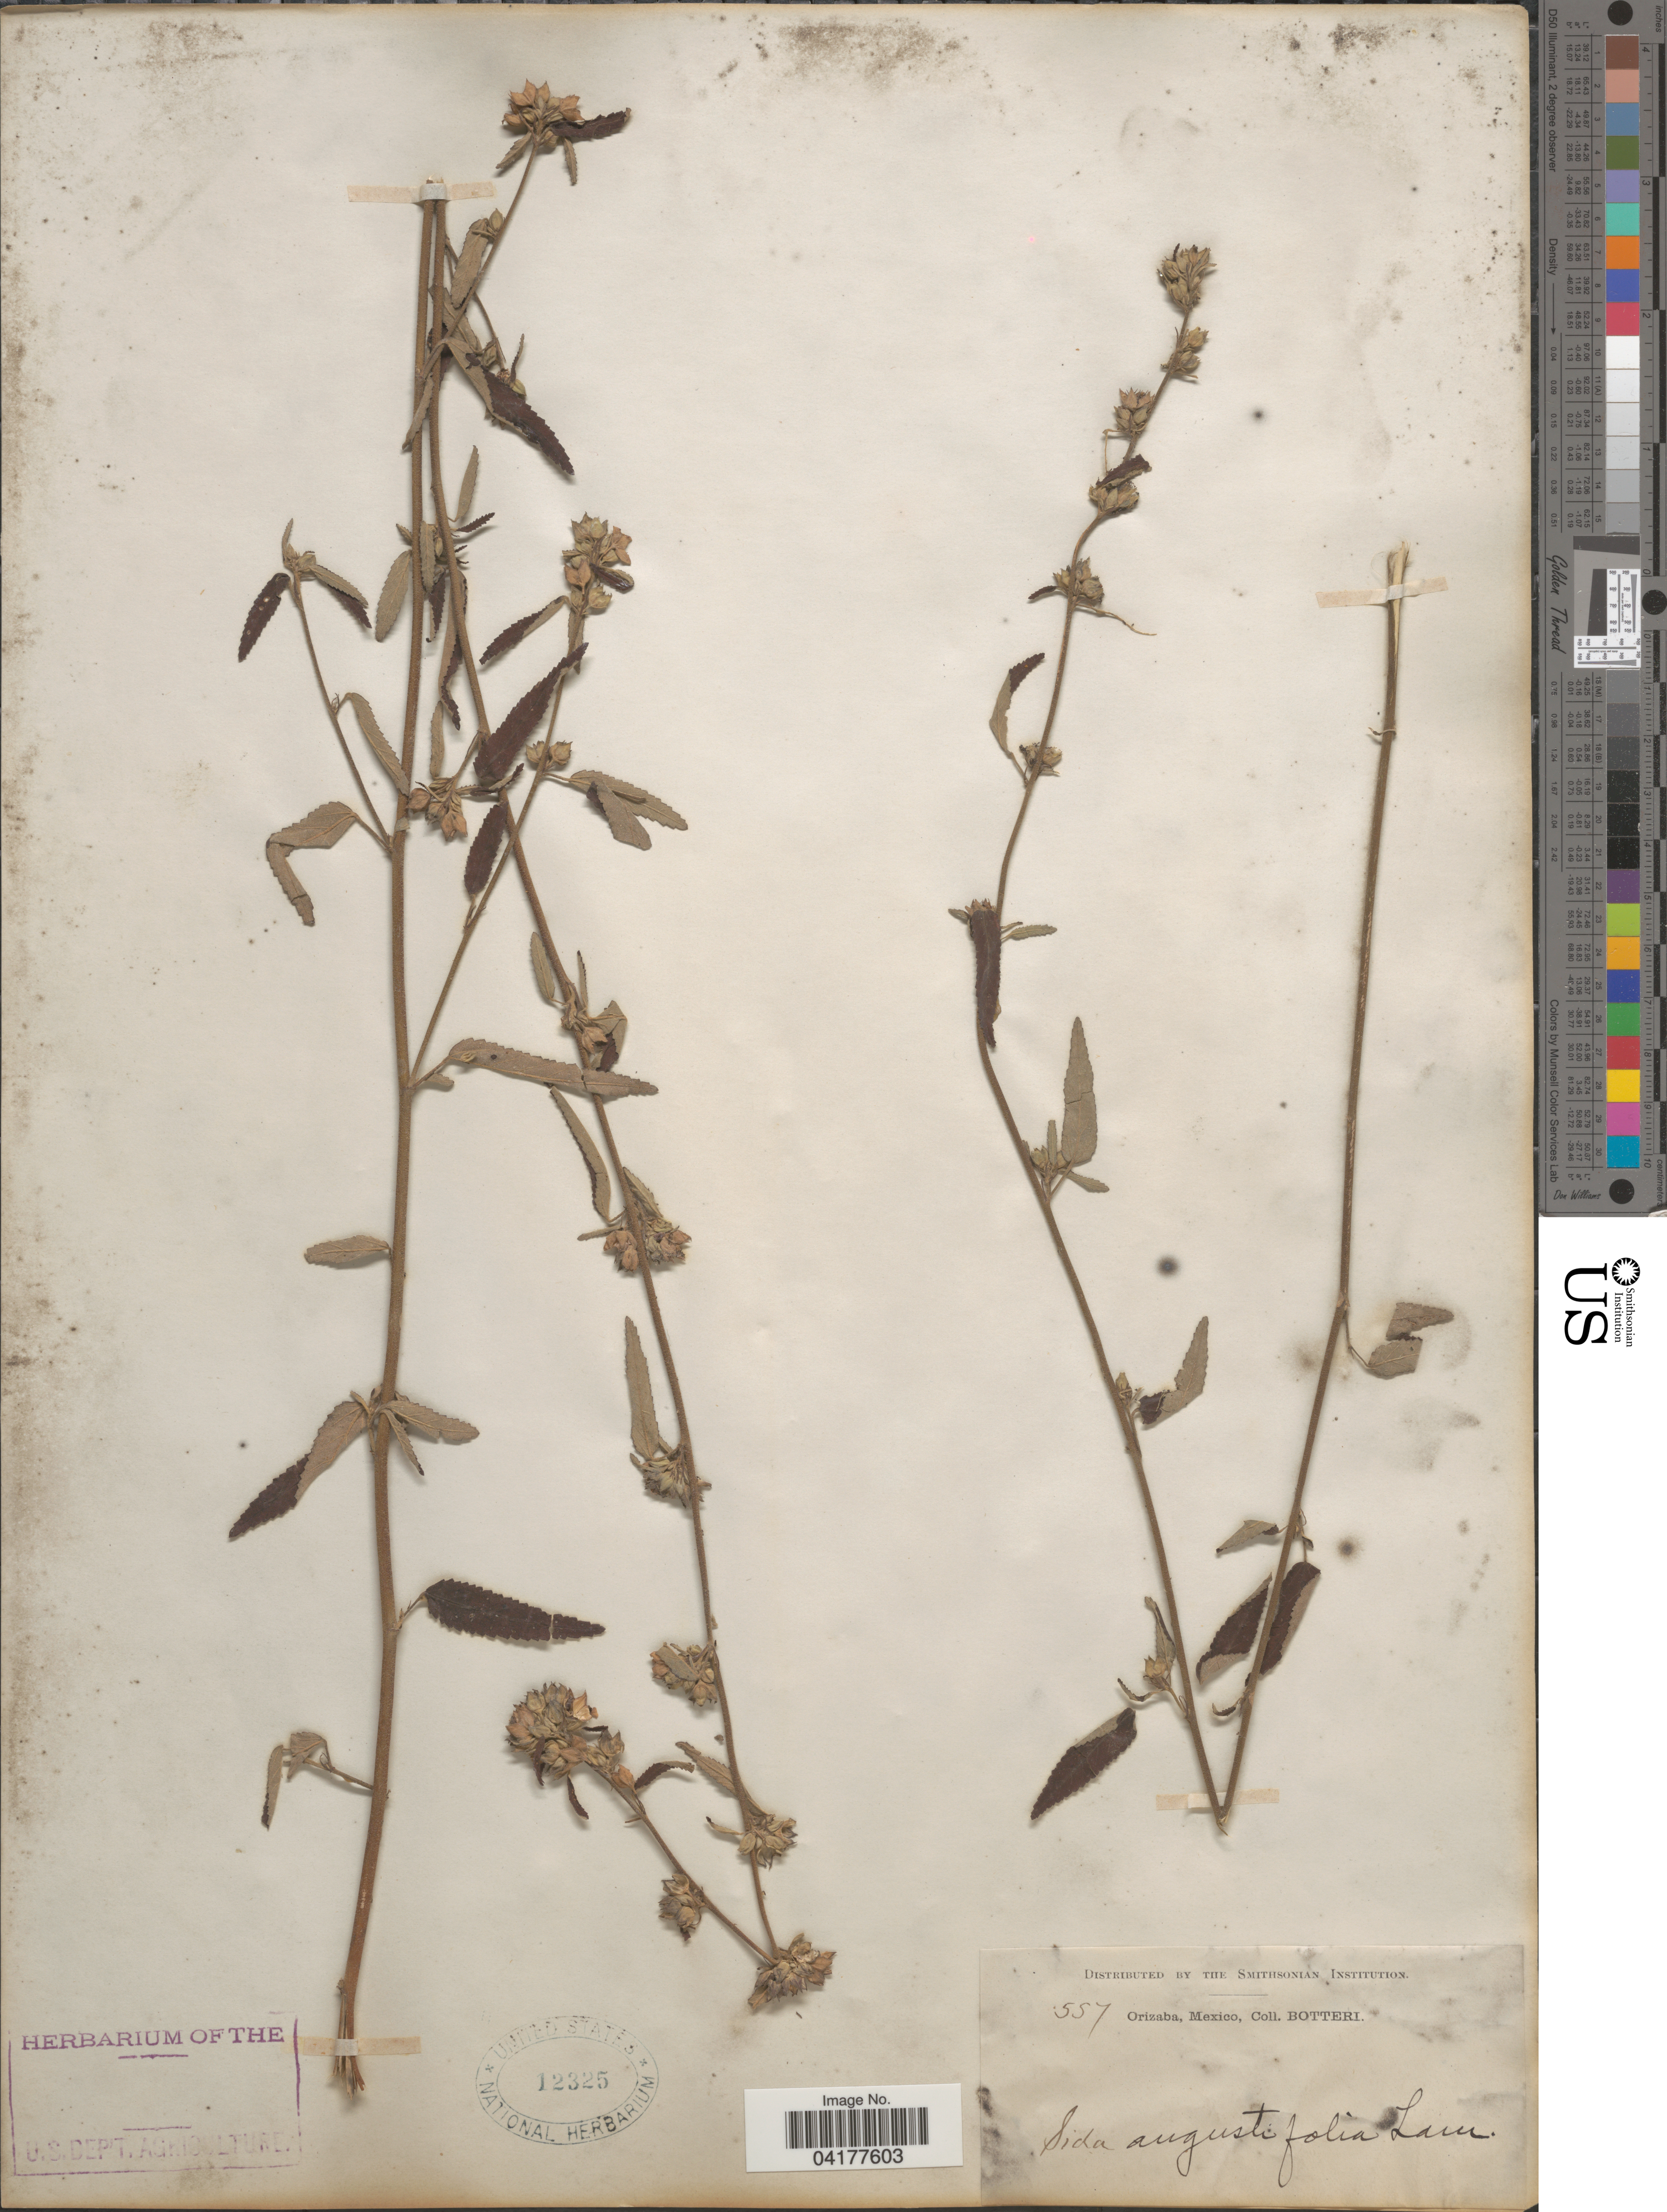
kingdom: Plantae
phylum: Tracheophyta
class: Magnoliopsida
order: Malvales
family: Malvaceae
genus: Sida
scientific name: Sida spinosa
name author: L.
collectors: -. Botteri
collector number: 557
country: Mexico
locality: Orizaba.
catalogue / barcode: US 12325